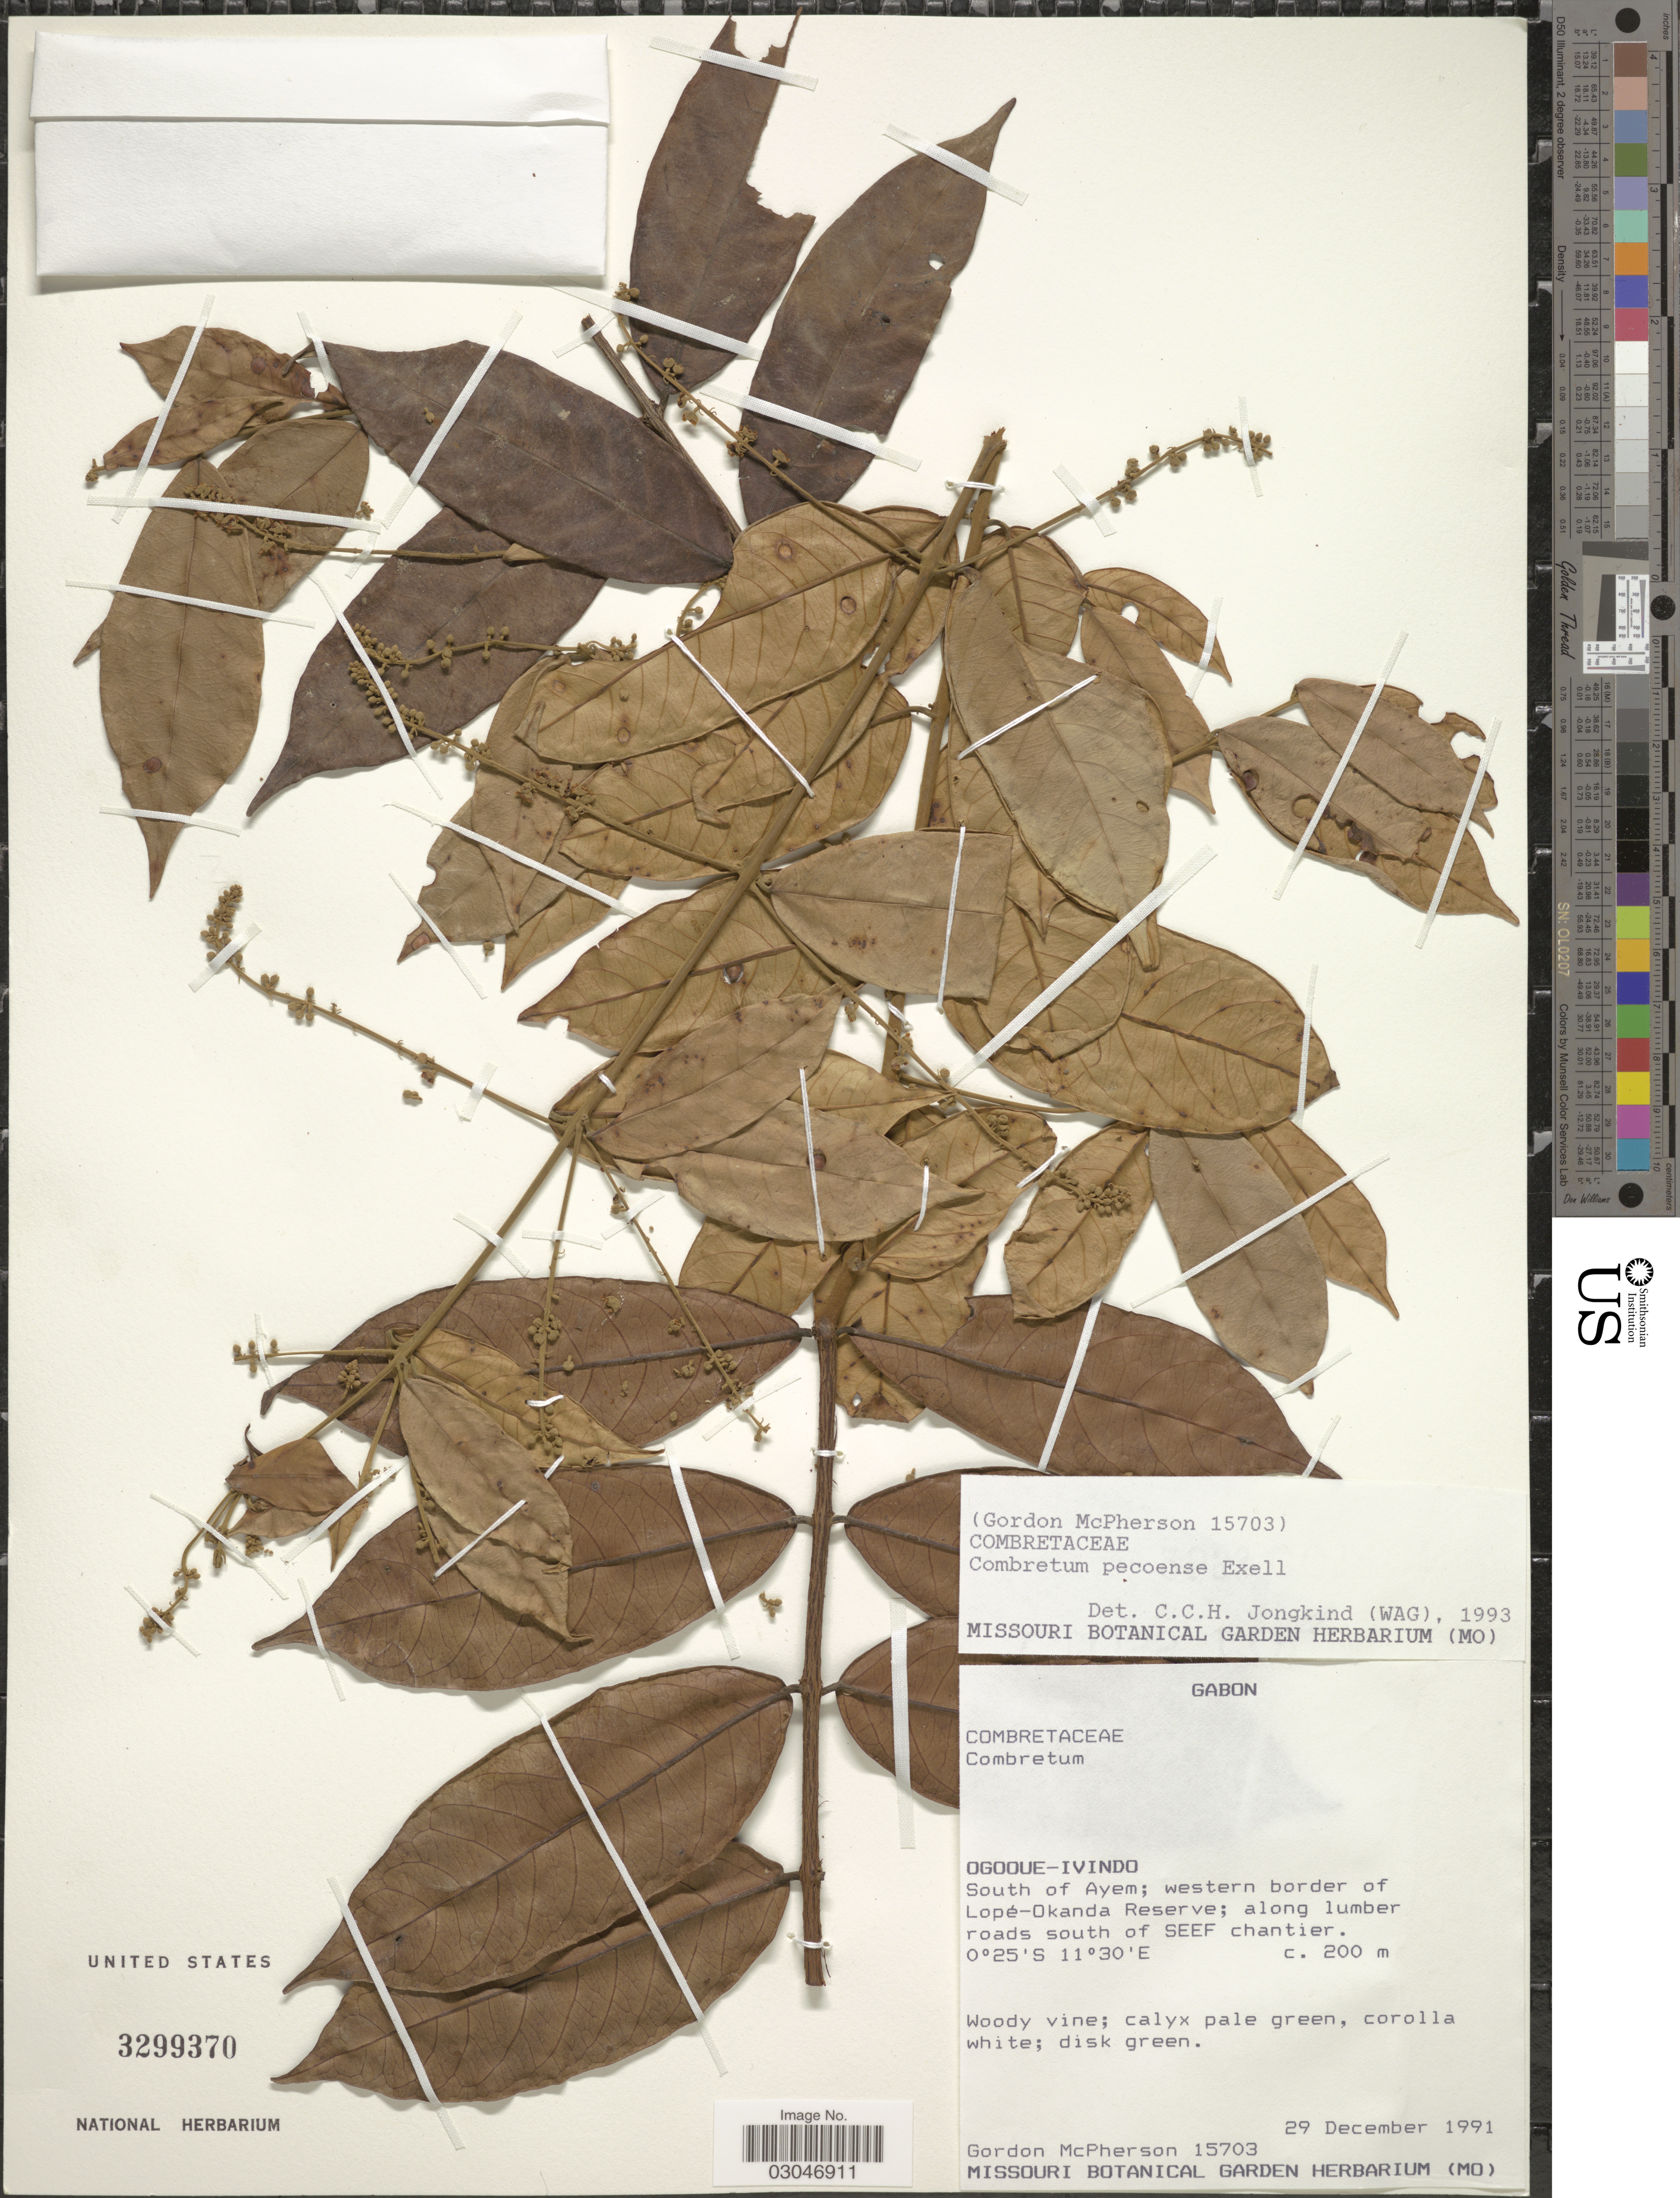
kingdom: Plantae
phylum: Tracheophyta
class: Magnoliopsida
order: Myrtales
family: Combretaceae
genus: Combretum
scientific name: Combretum sp.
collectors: G. D. McPherson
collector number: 15703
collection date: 1991-12-29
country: Gabon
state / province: Ogooue-Ivindo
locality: South of Ayem; western border of Lopé-Okanda Reserve; along lumber roads south of SEEF chantier.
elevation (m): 200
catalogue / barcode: US 3299370